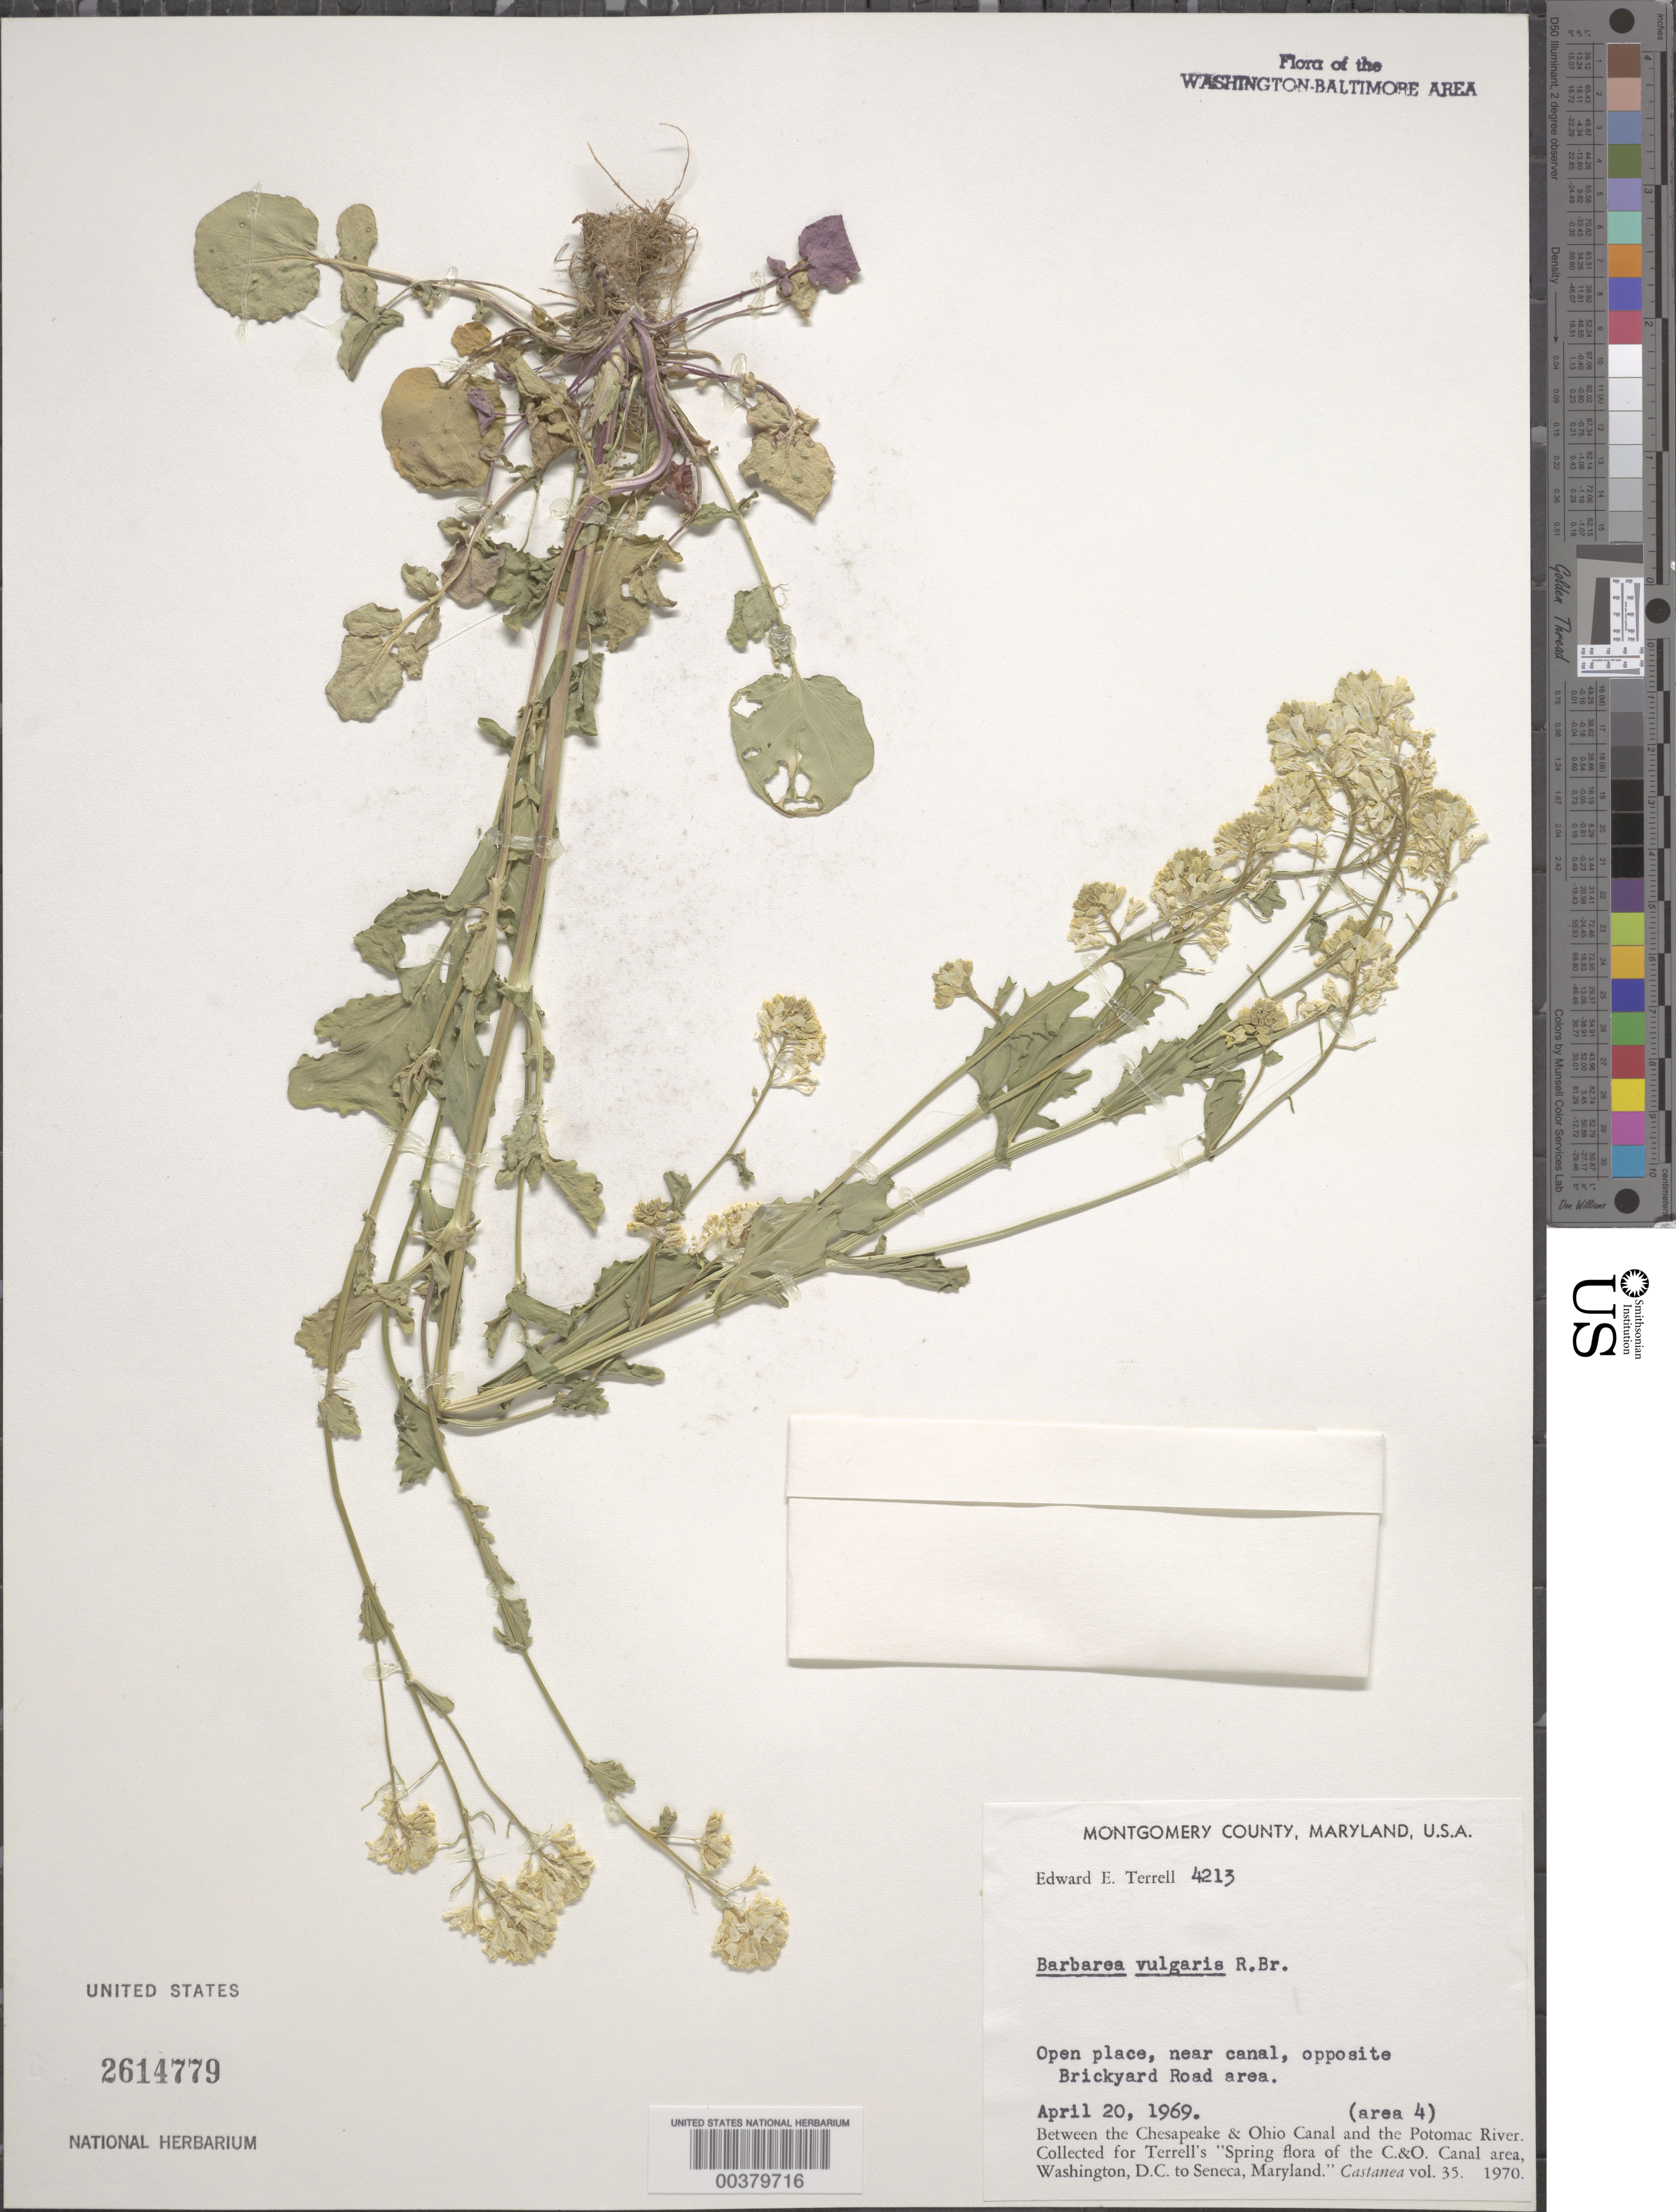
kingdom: Plantae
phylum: Tracheophyta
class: Magnoliopsida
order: Brassicales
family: Brassicaceae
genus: Barbarea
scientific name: Barbarea vulgaris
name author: W.T. Aiton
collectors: E. E. Terrell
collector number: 4213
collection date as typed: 20 Apr 1969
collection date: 1969-04-20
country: United States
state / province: Maryland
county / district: Montgomery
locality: C. & O. Canal vicinity, opposite Brickyard Road C. & O. Canal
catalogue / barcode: US 2614779